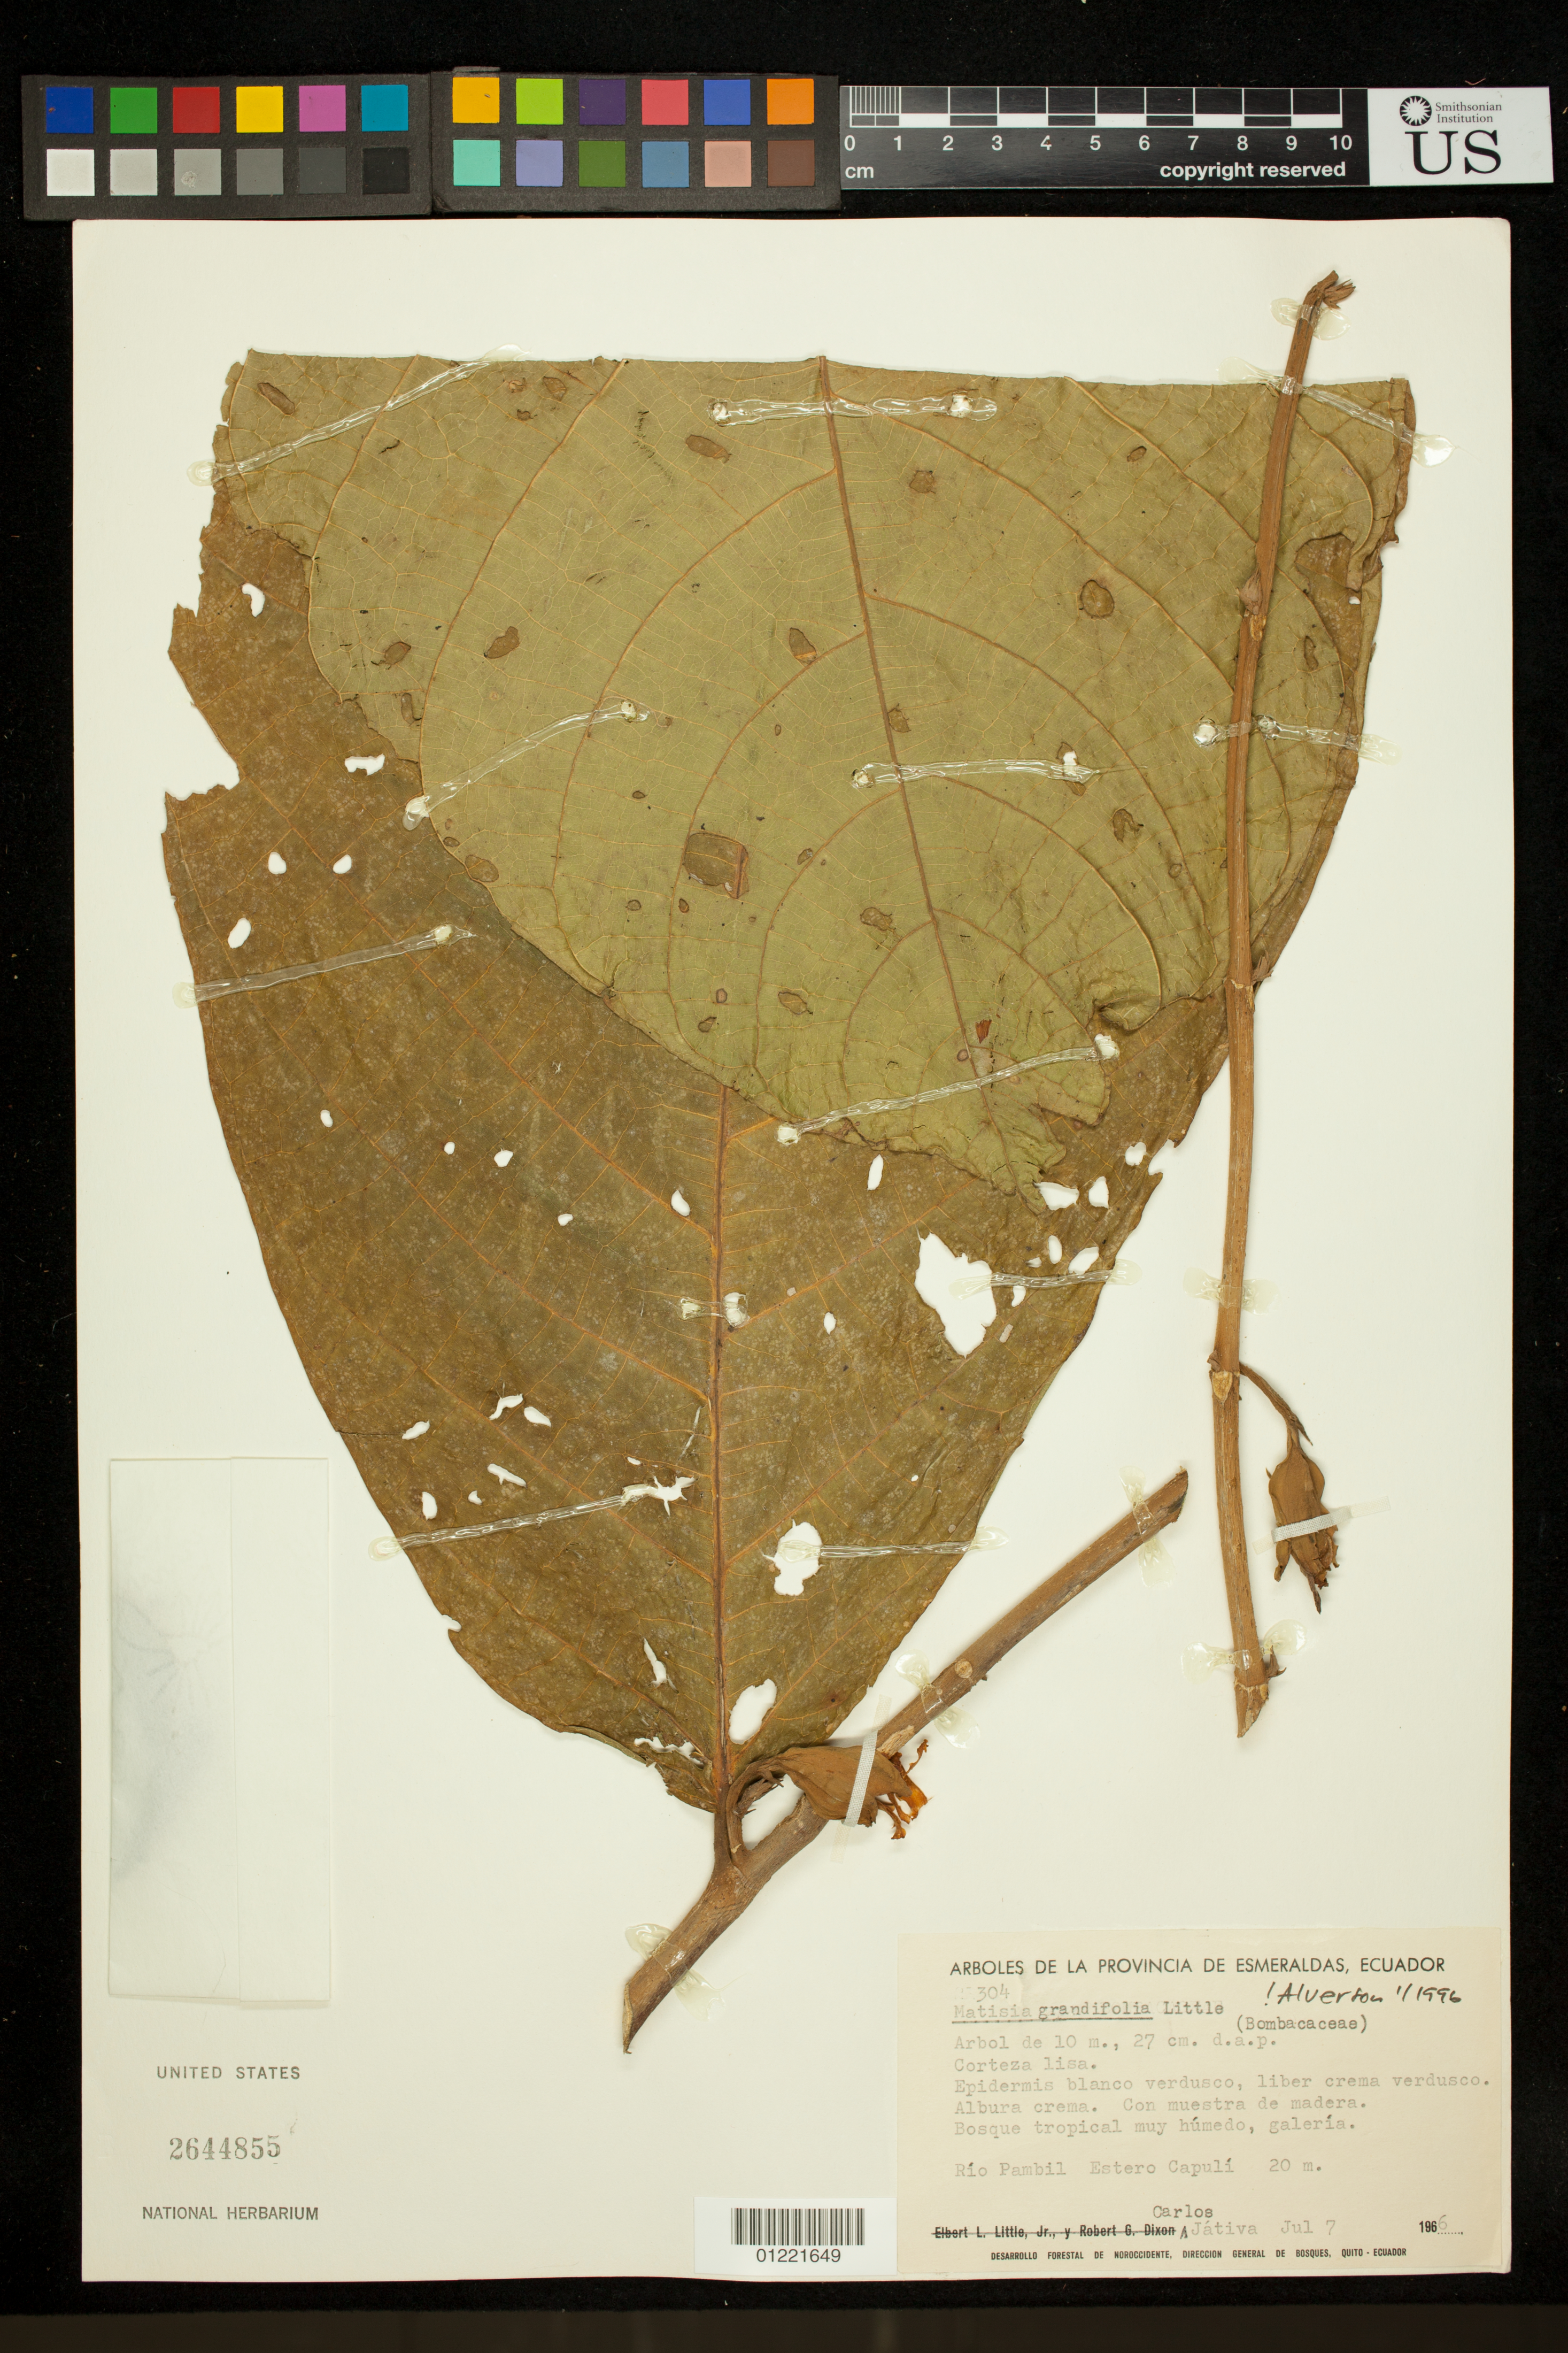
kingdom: Plantae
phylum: Tracheophyta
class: Magnoliopsida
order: Malvales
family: Malvaceae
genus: Matisia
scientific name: Matisia grandifolia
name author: Little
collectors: C. D. Játiva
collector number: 304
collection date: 1966-07-07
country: Ecuador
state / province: Esmeraldas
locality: Rio Pambil Estero Capuli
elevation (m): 20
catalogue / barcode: US 2644855